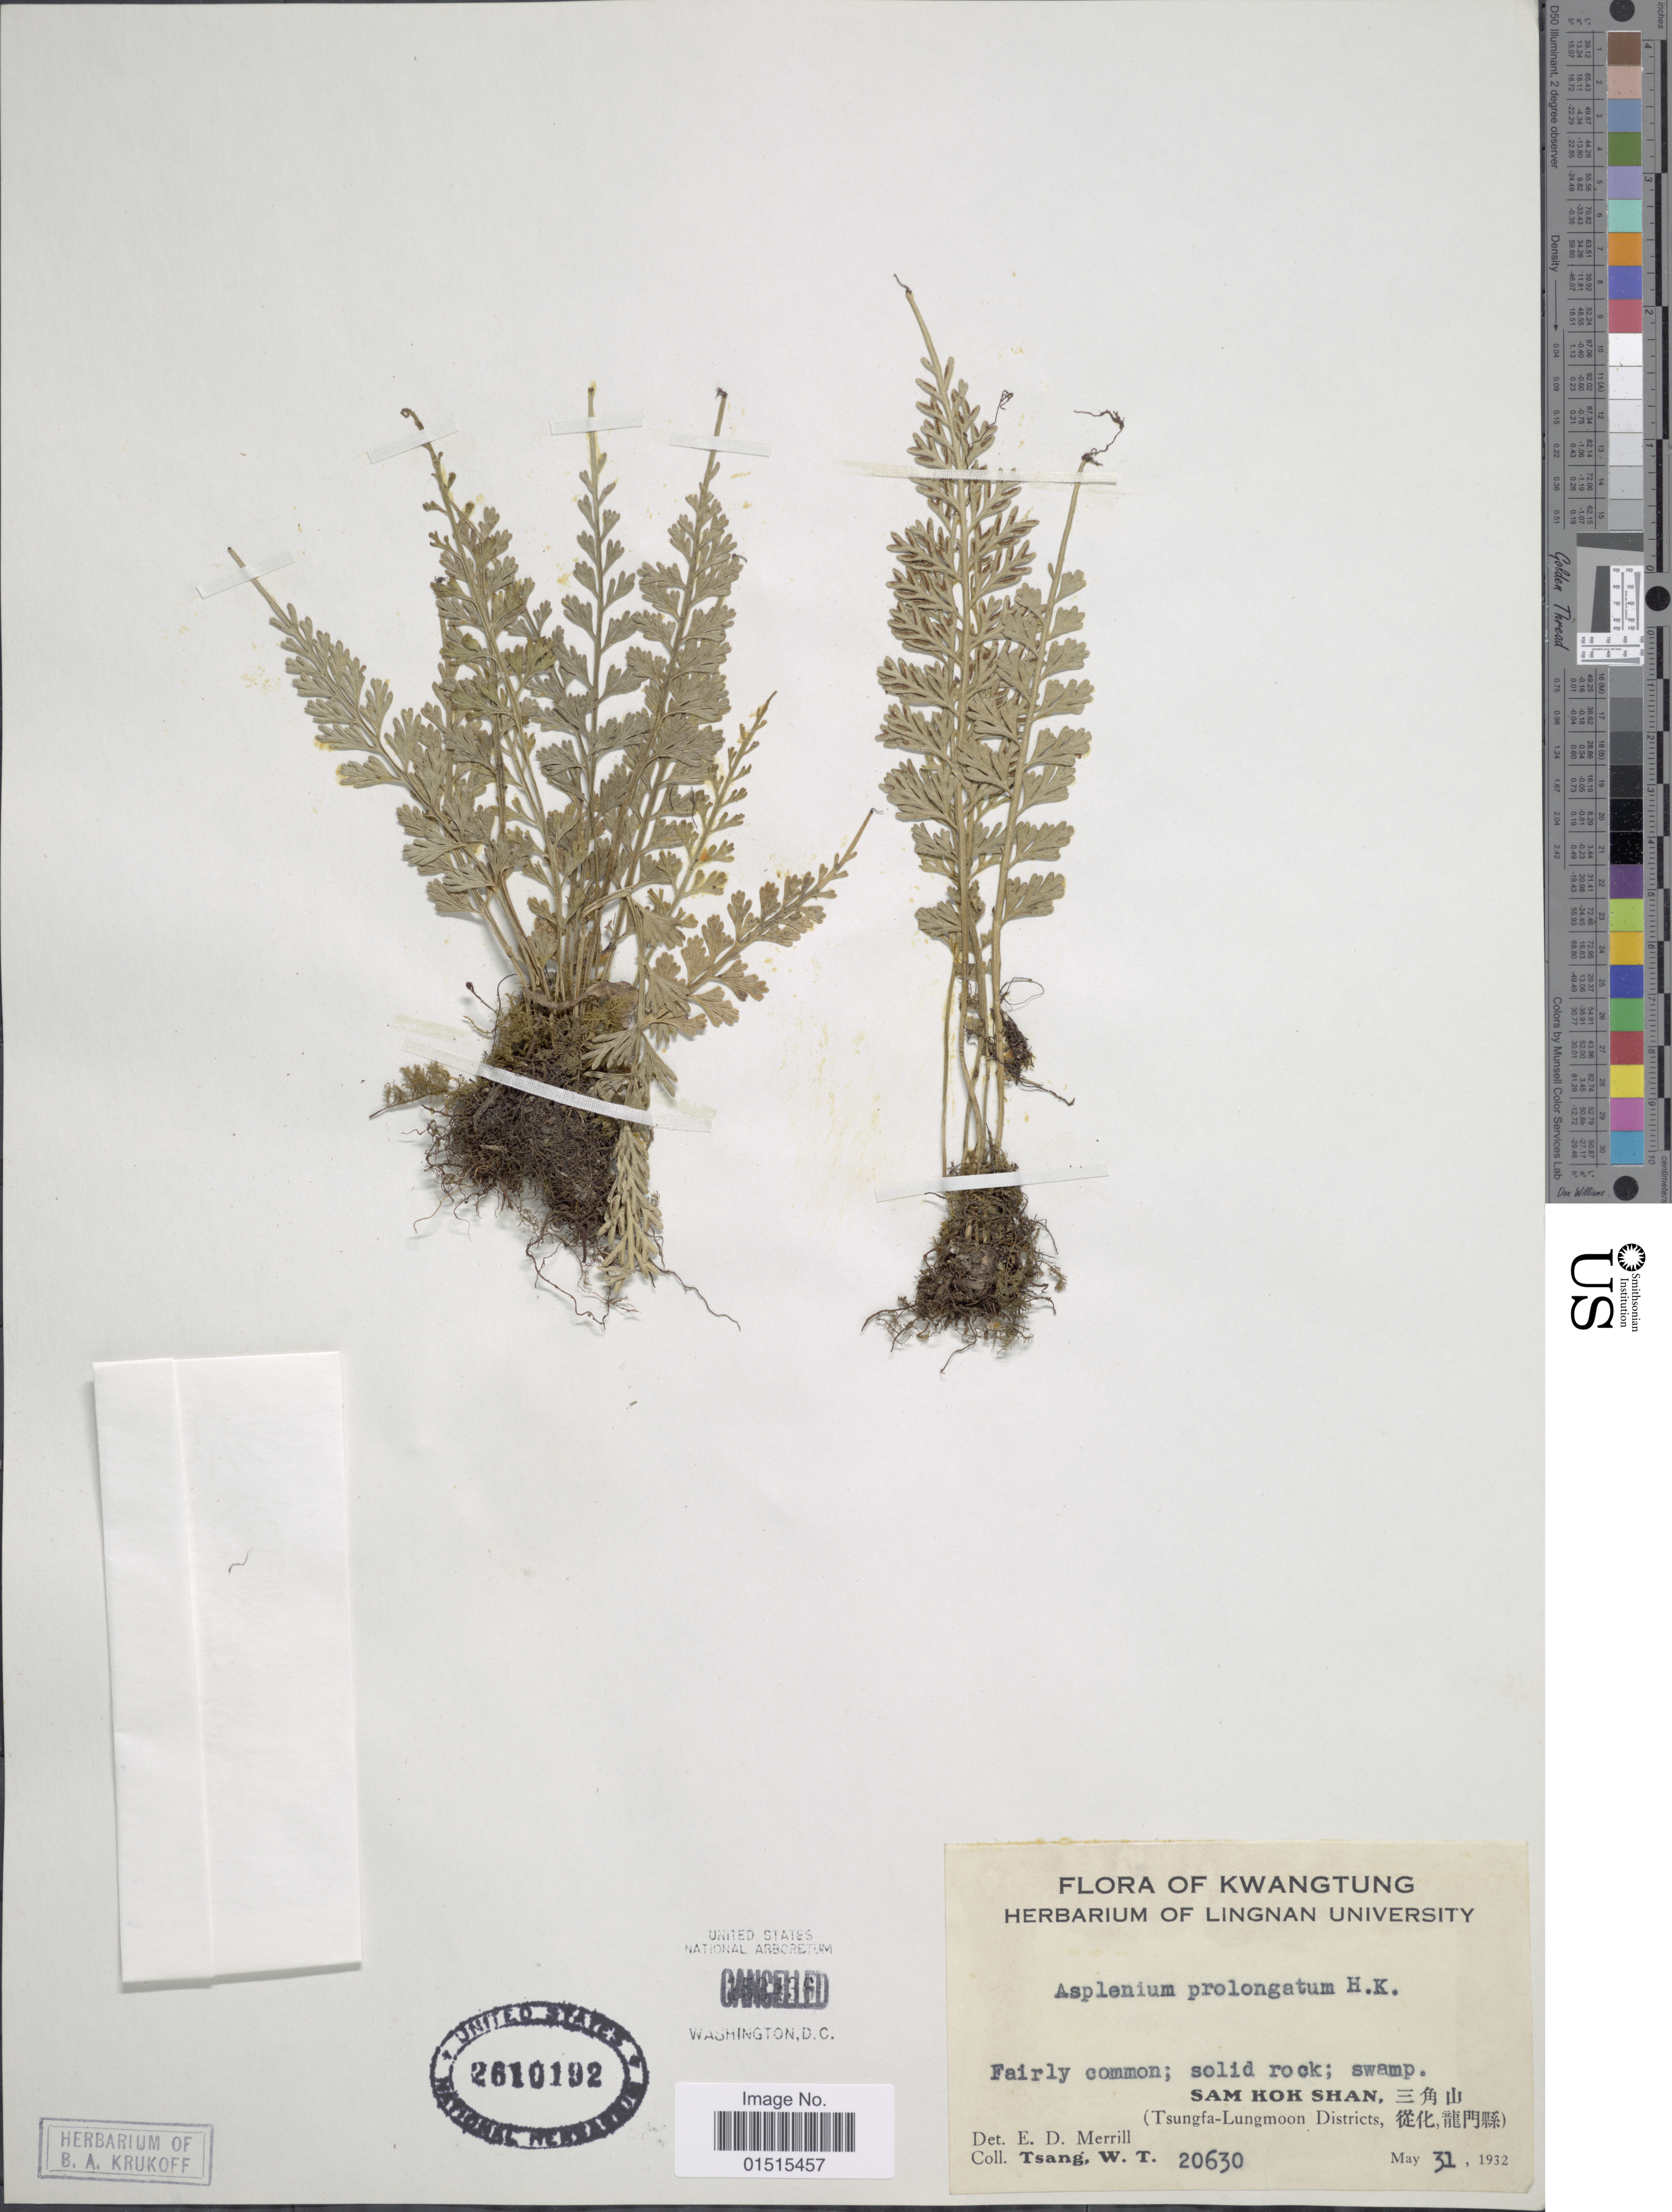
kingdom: Plantae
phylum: Tracheophyta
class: Polypodiopsida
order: Polypodiales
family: Aspleniaceae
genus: Asplenium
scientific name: Asplenium prolongatum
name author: Hook.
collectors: W. T. Tsang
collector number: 20630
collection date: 1932-05-31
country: China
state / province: Guangdong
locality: Kwangtung, Sam Kok Shan, (Tsungfa-Lungmoon Districts)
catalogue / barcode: US 2610192